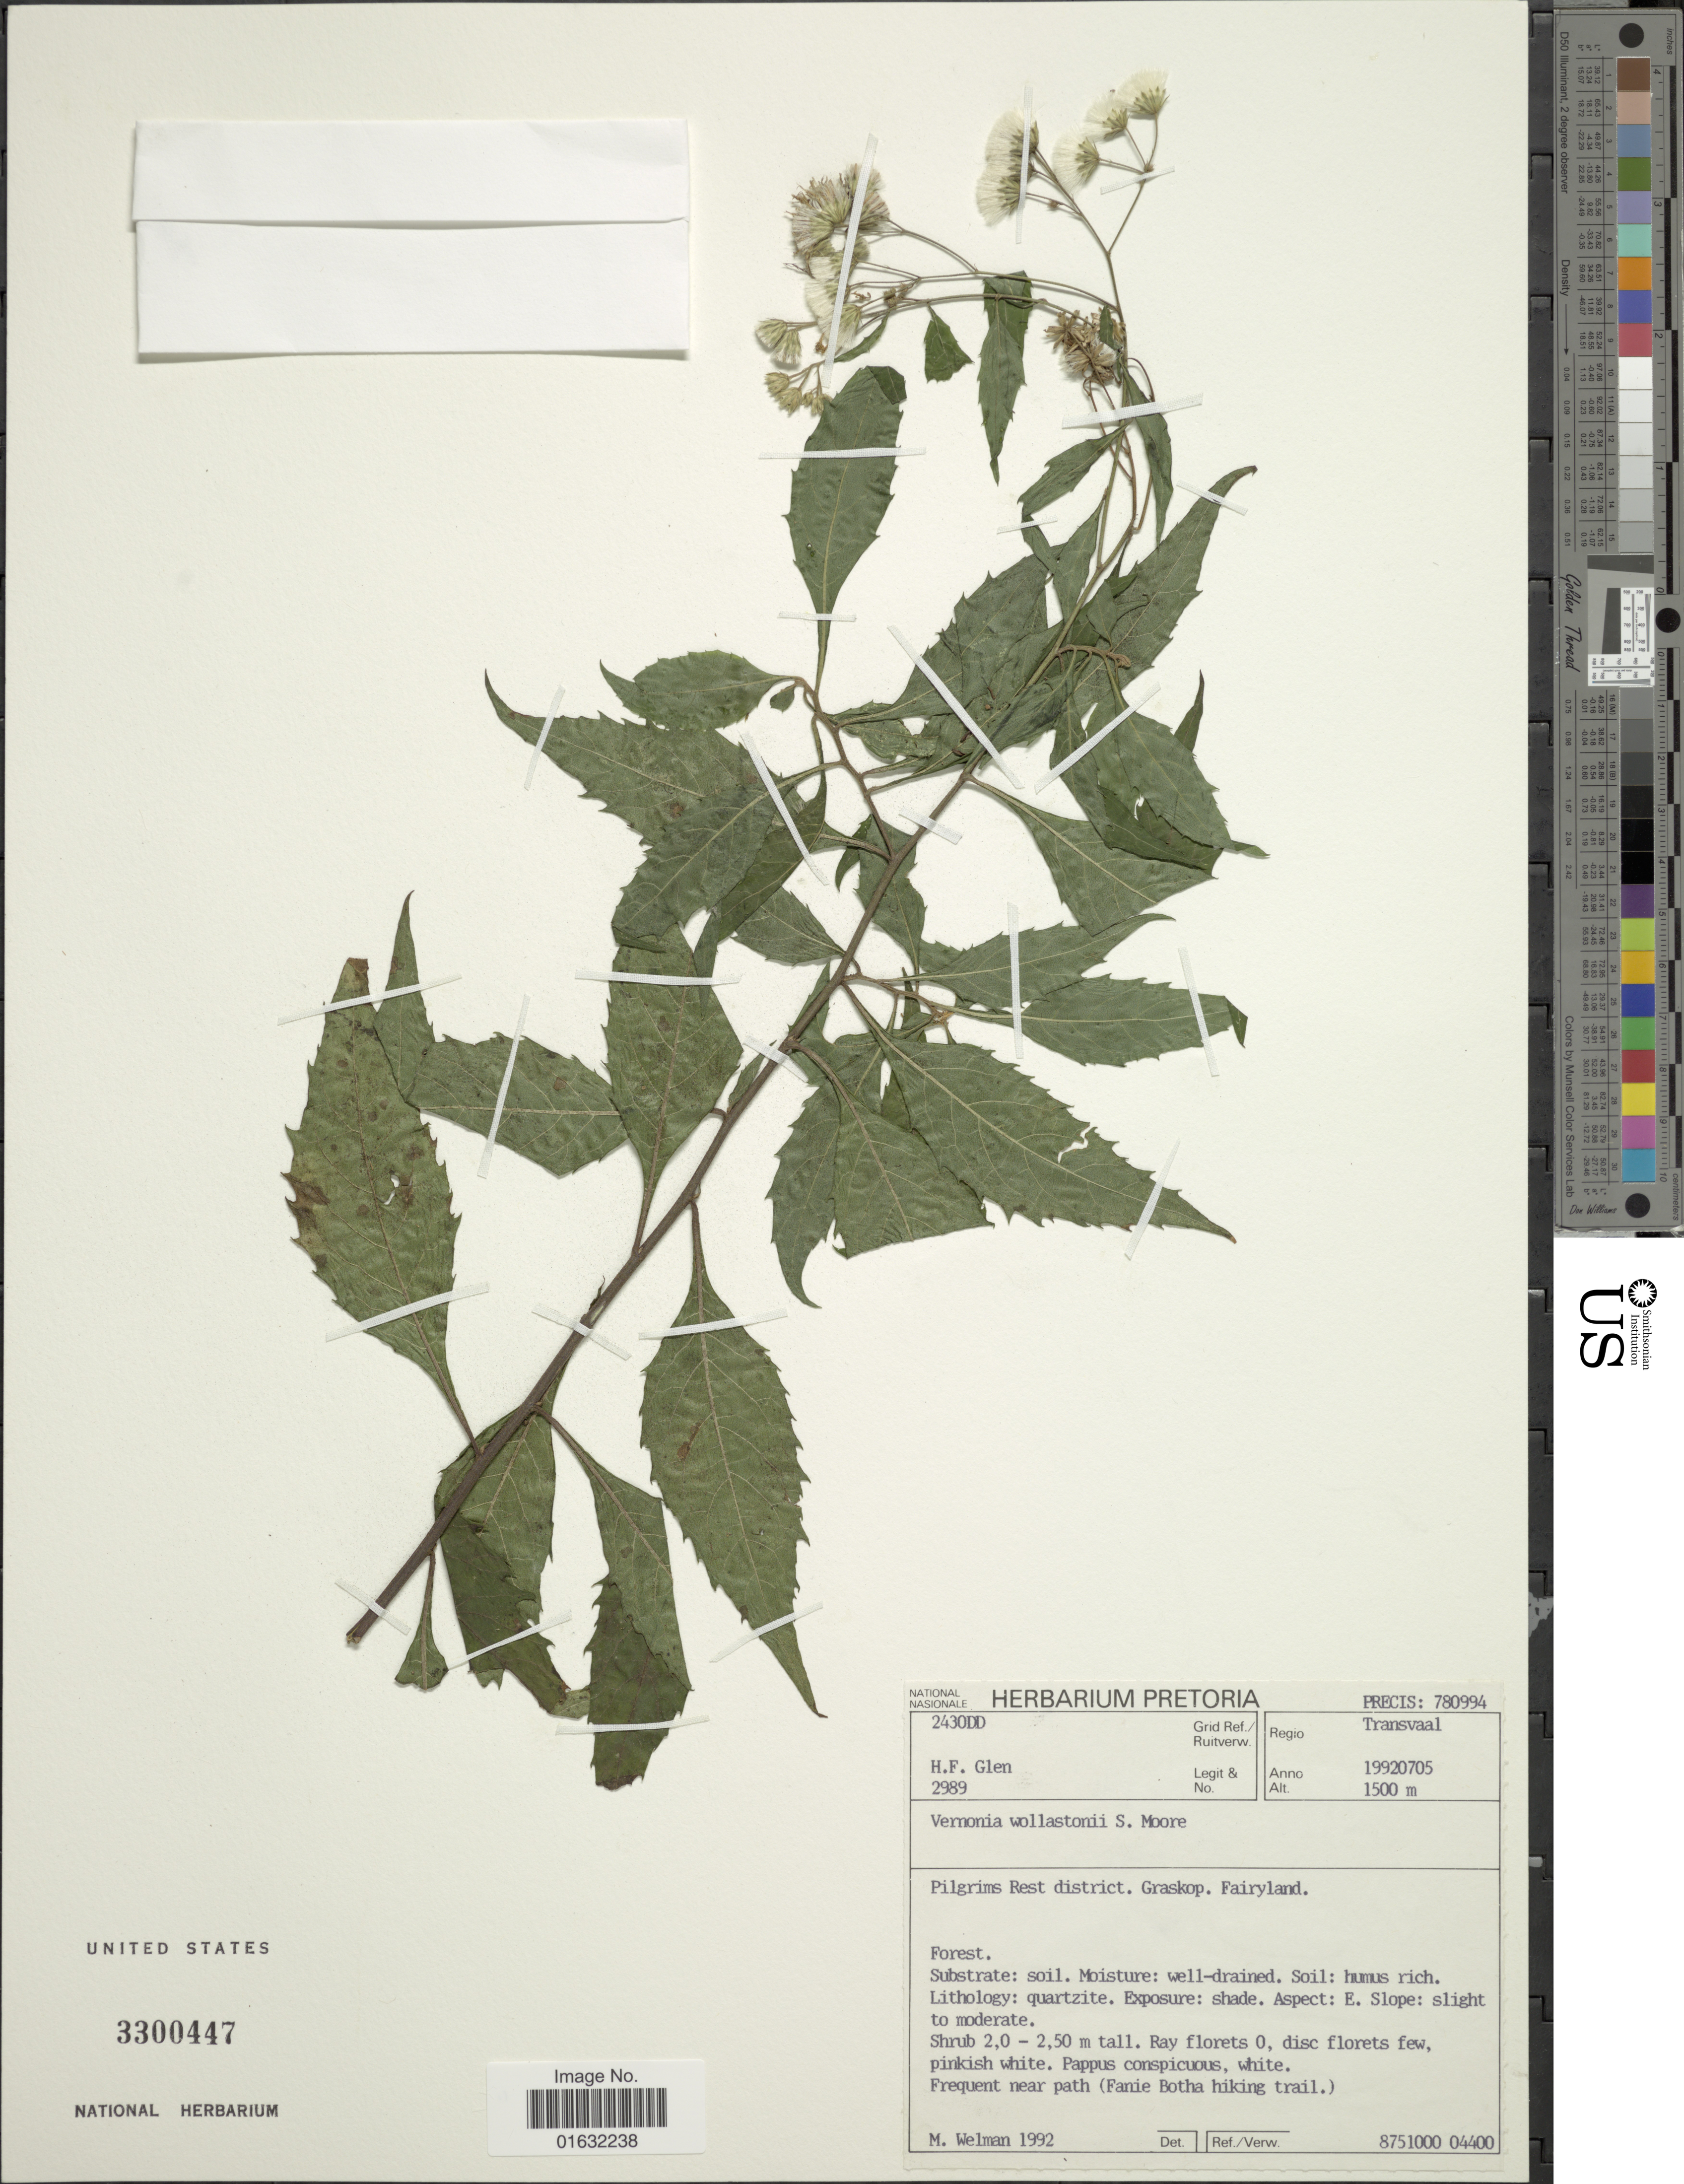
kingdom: Plantae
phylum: Tracheophyta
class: Magnoliopsida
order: Asterales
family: Asteraceae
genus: Cyanthillium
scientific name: Cyanthillium wollastonii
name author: (S. Moore) H. Rob.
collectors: H. F. Glen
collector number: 2989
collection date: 1992-07-05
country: South Africa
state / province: Mpumalanga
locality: Transvaal, Pilgrims Rest District, Graskop, Fairyland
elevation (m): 1500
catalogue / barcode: US 3300447